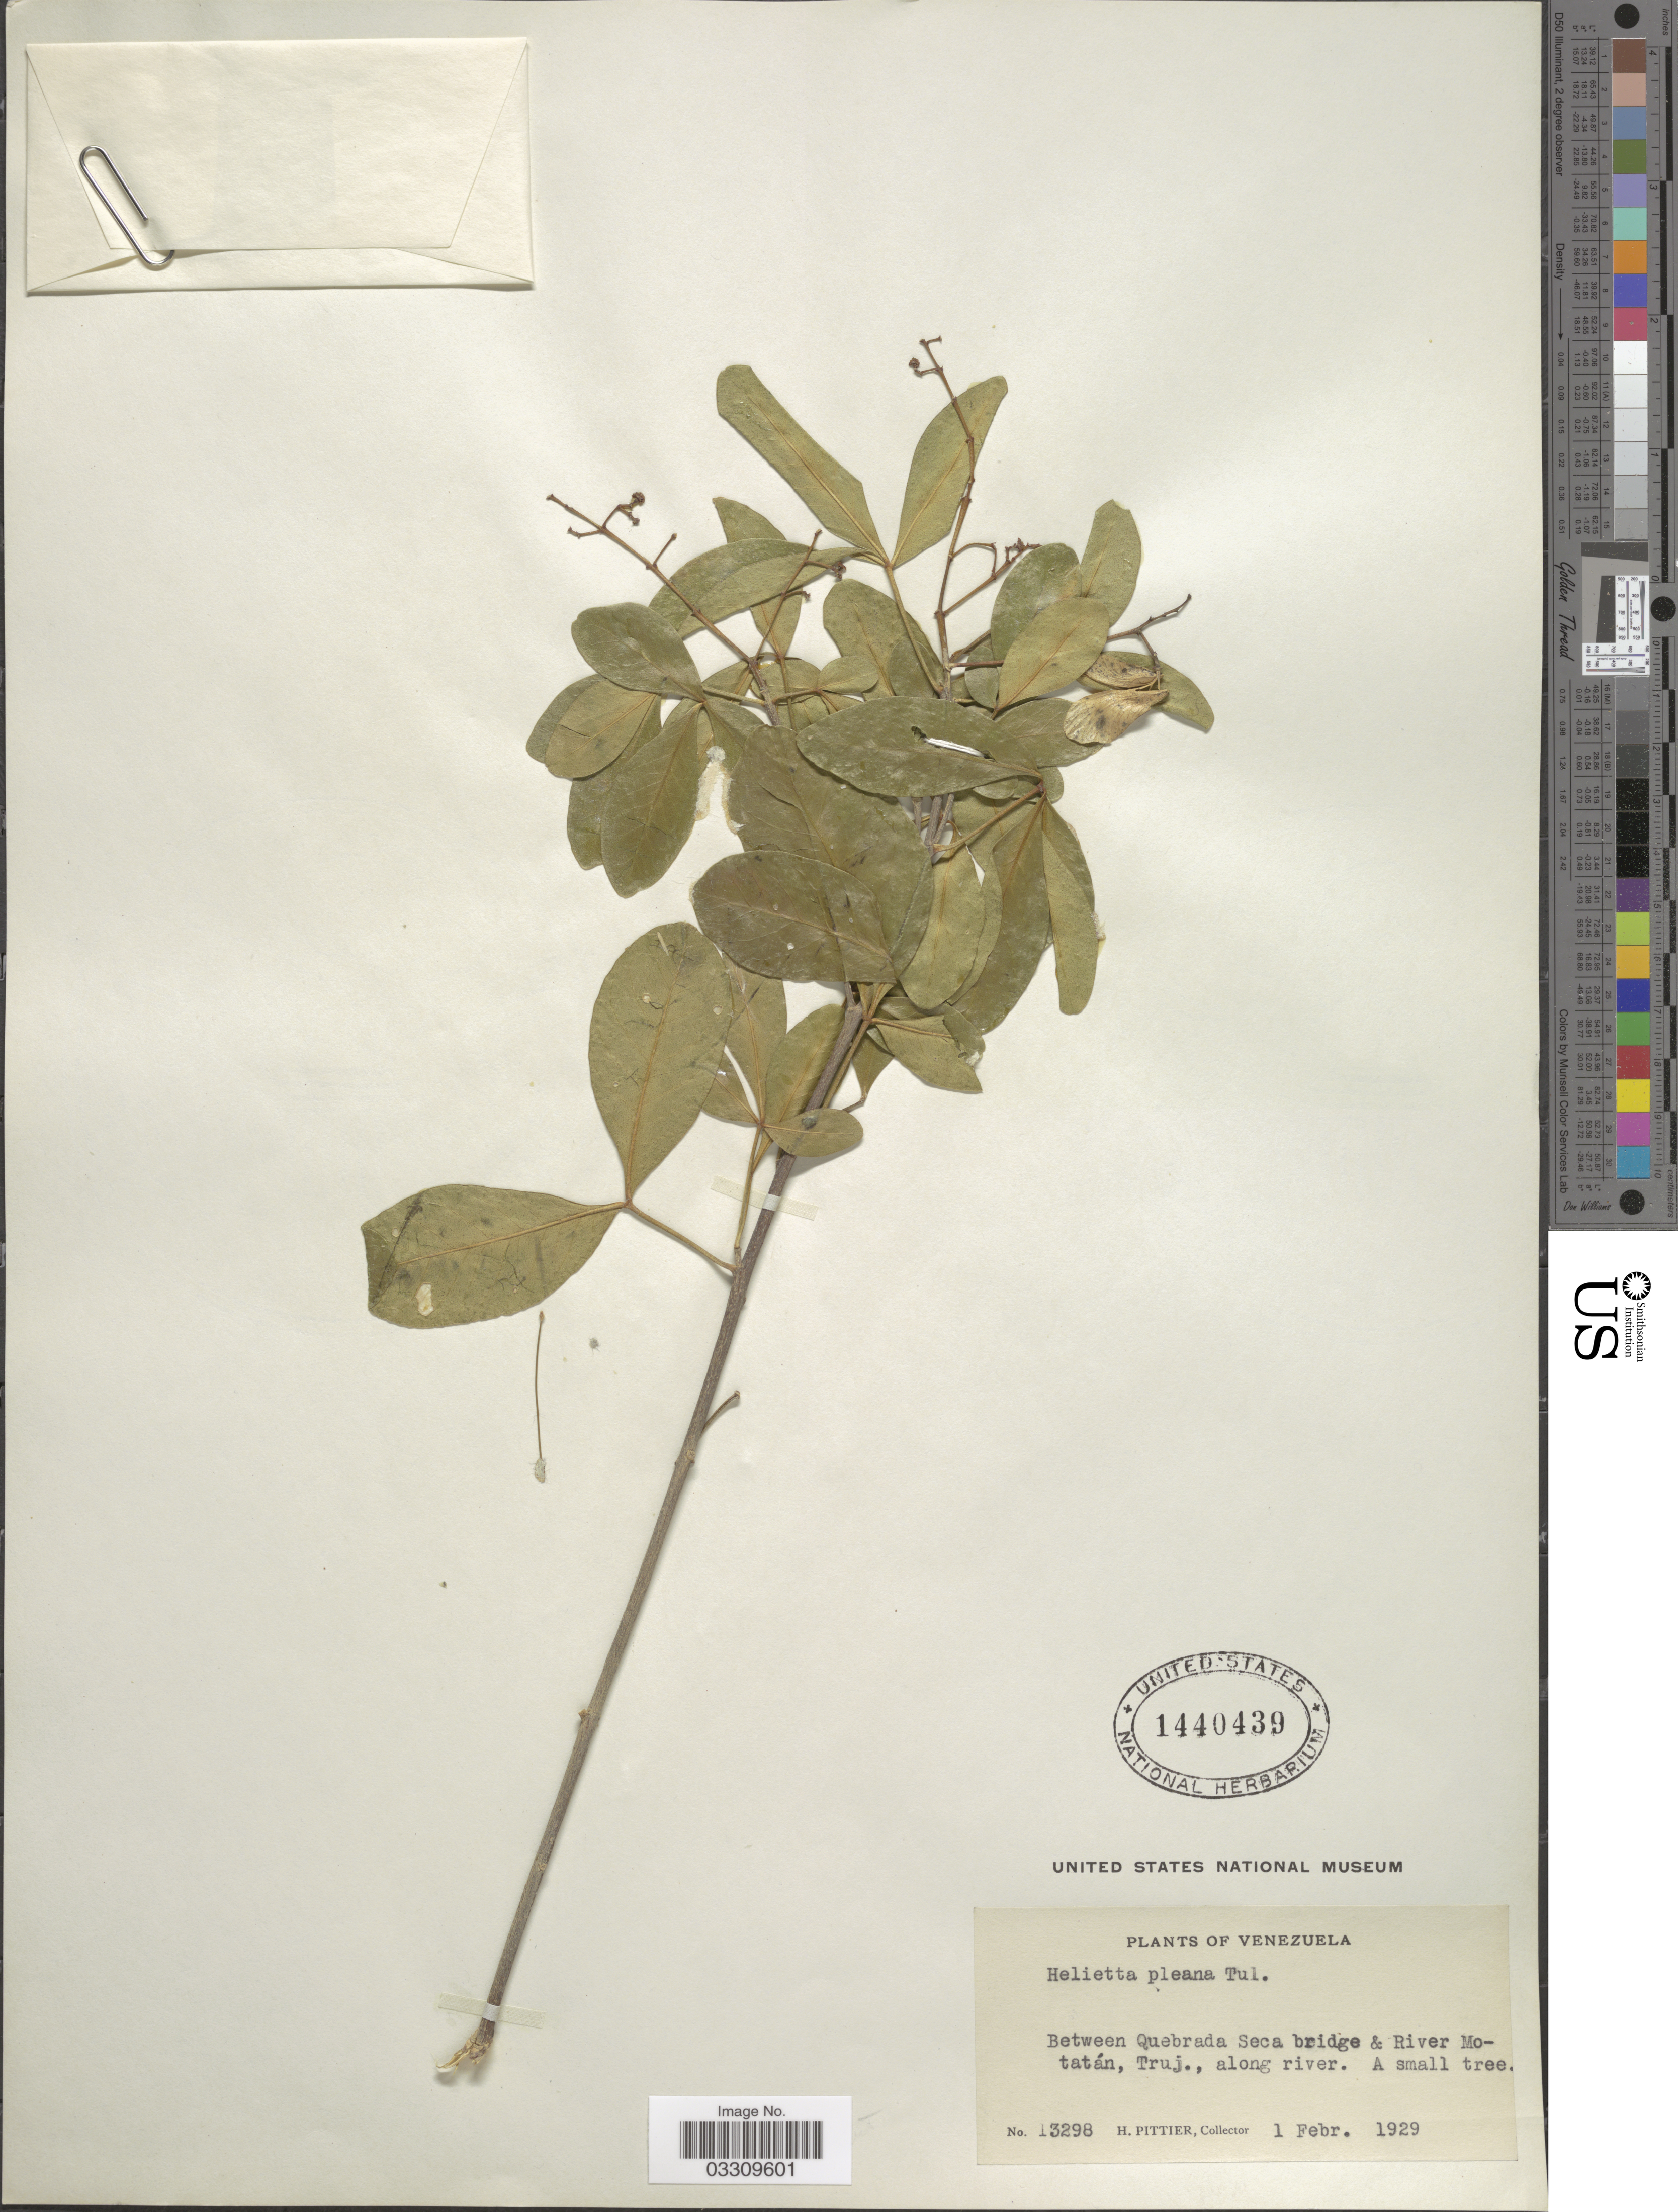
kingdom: Plantae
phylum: Tracheophyta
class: Magnoliopsida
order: Sapindales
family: Rutaceae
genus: Helietta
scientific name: Helietta pleana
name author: Tul.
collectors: H. F. Pittier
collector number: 13298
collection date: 1929-02-01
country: Venezuela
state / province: Trujillo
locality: Between Quebrada Seca bridge & River Motatán, Truj., along river.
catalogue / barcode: US 1440439